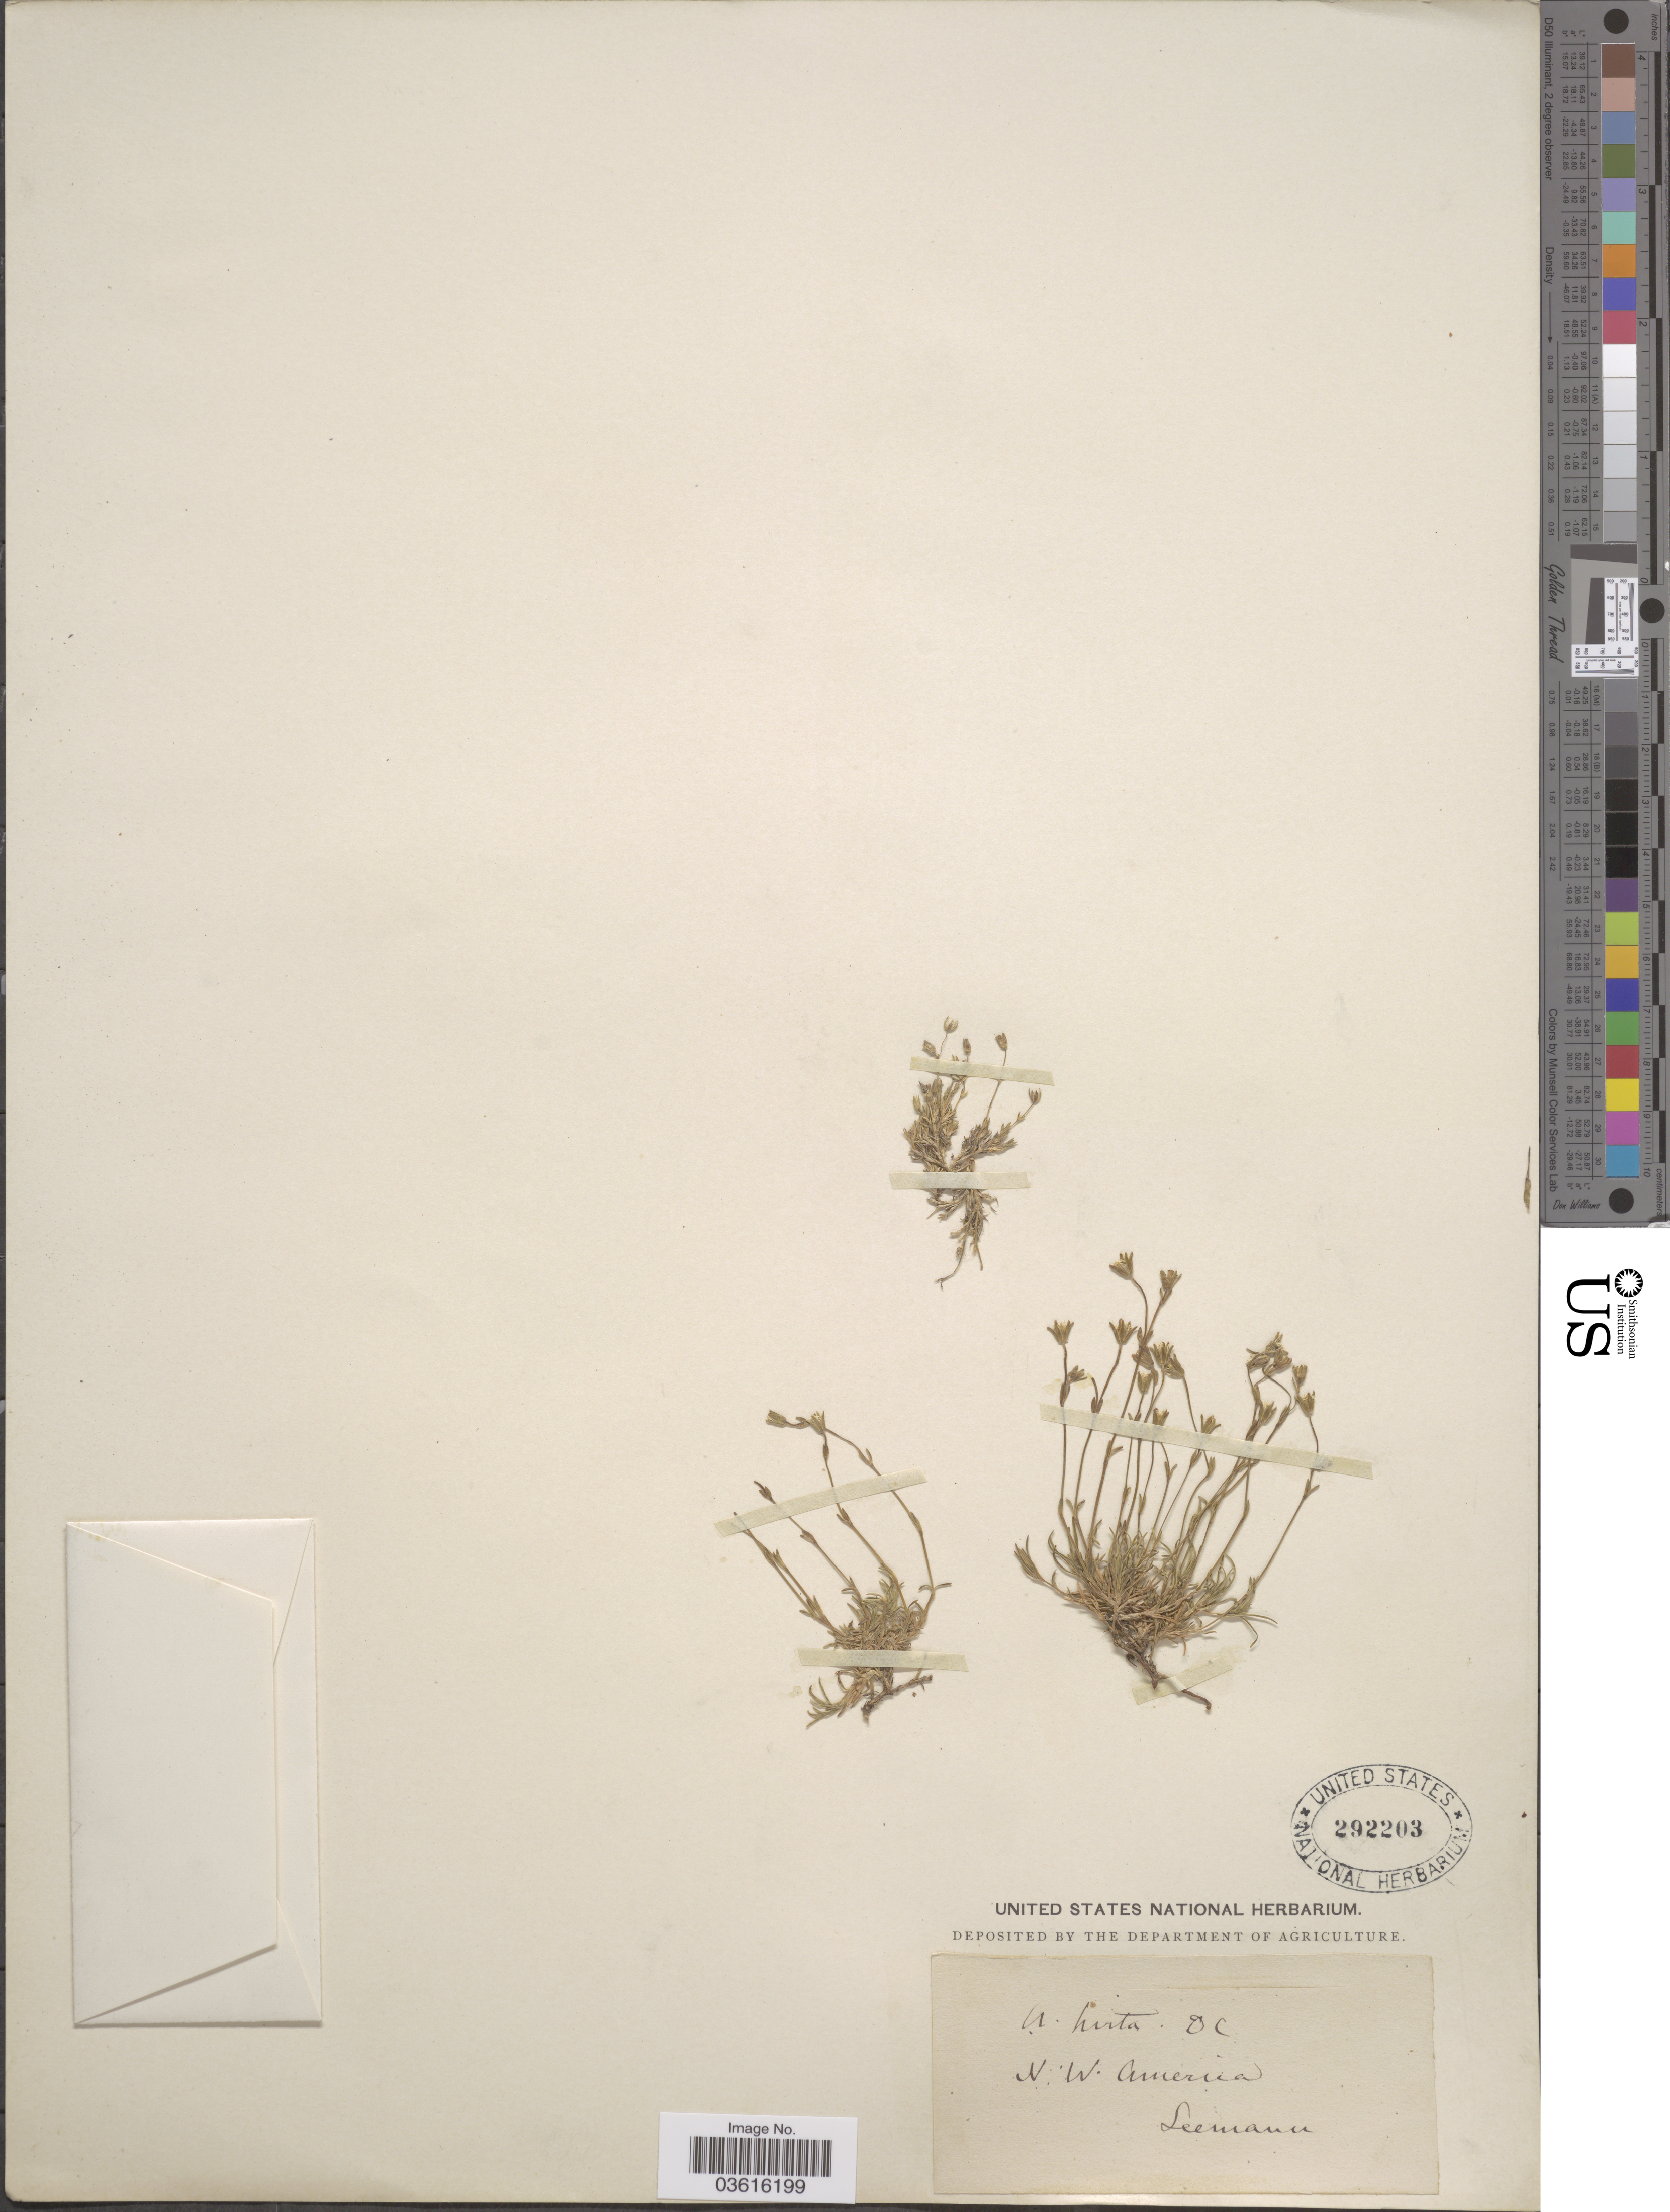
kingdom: Plantae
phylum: Tracheophyta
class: Magnoliopsida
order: Caryophyllales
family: Caryophyllaceae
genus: Minuartia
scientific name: Minuartia verna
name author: (L.) Hiern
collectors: -. Seemann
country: United States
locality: N.W. America.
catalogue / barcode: US 292203